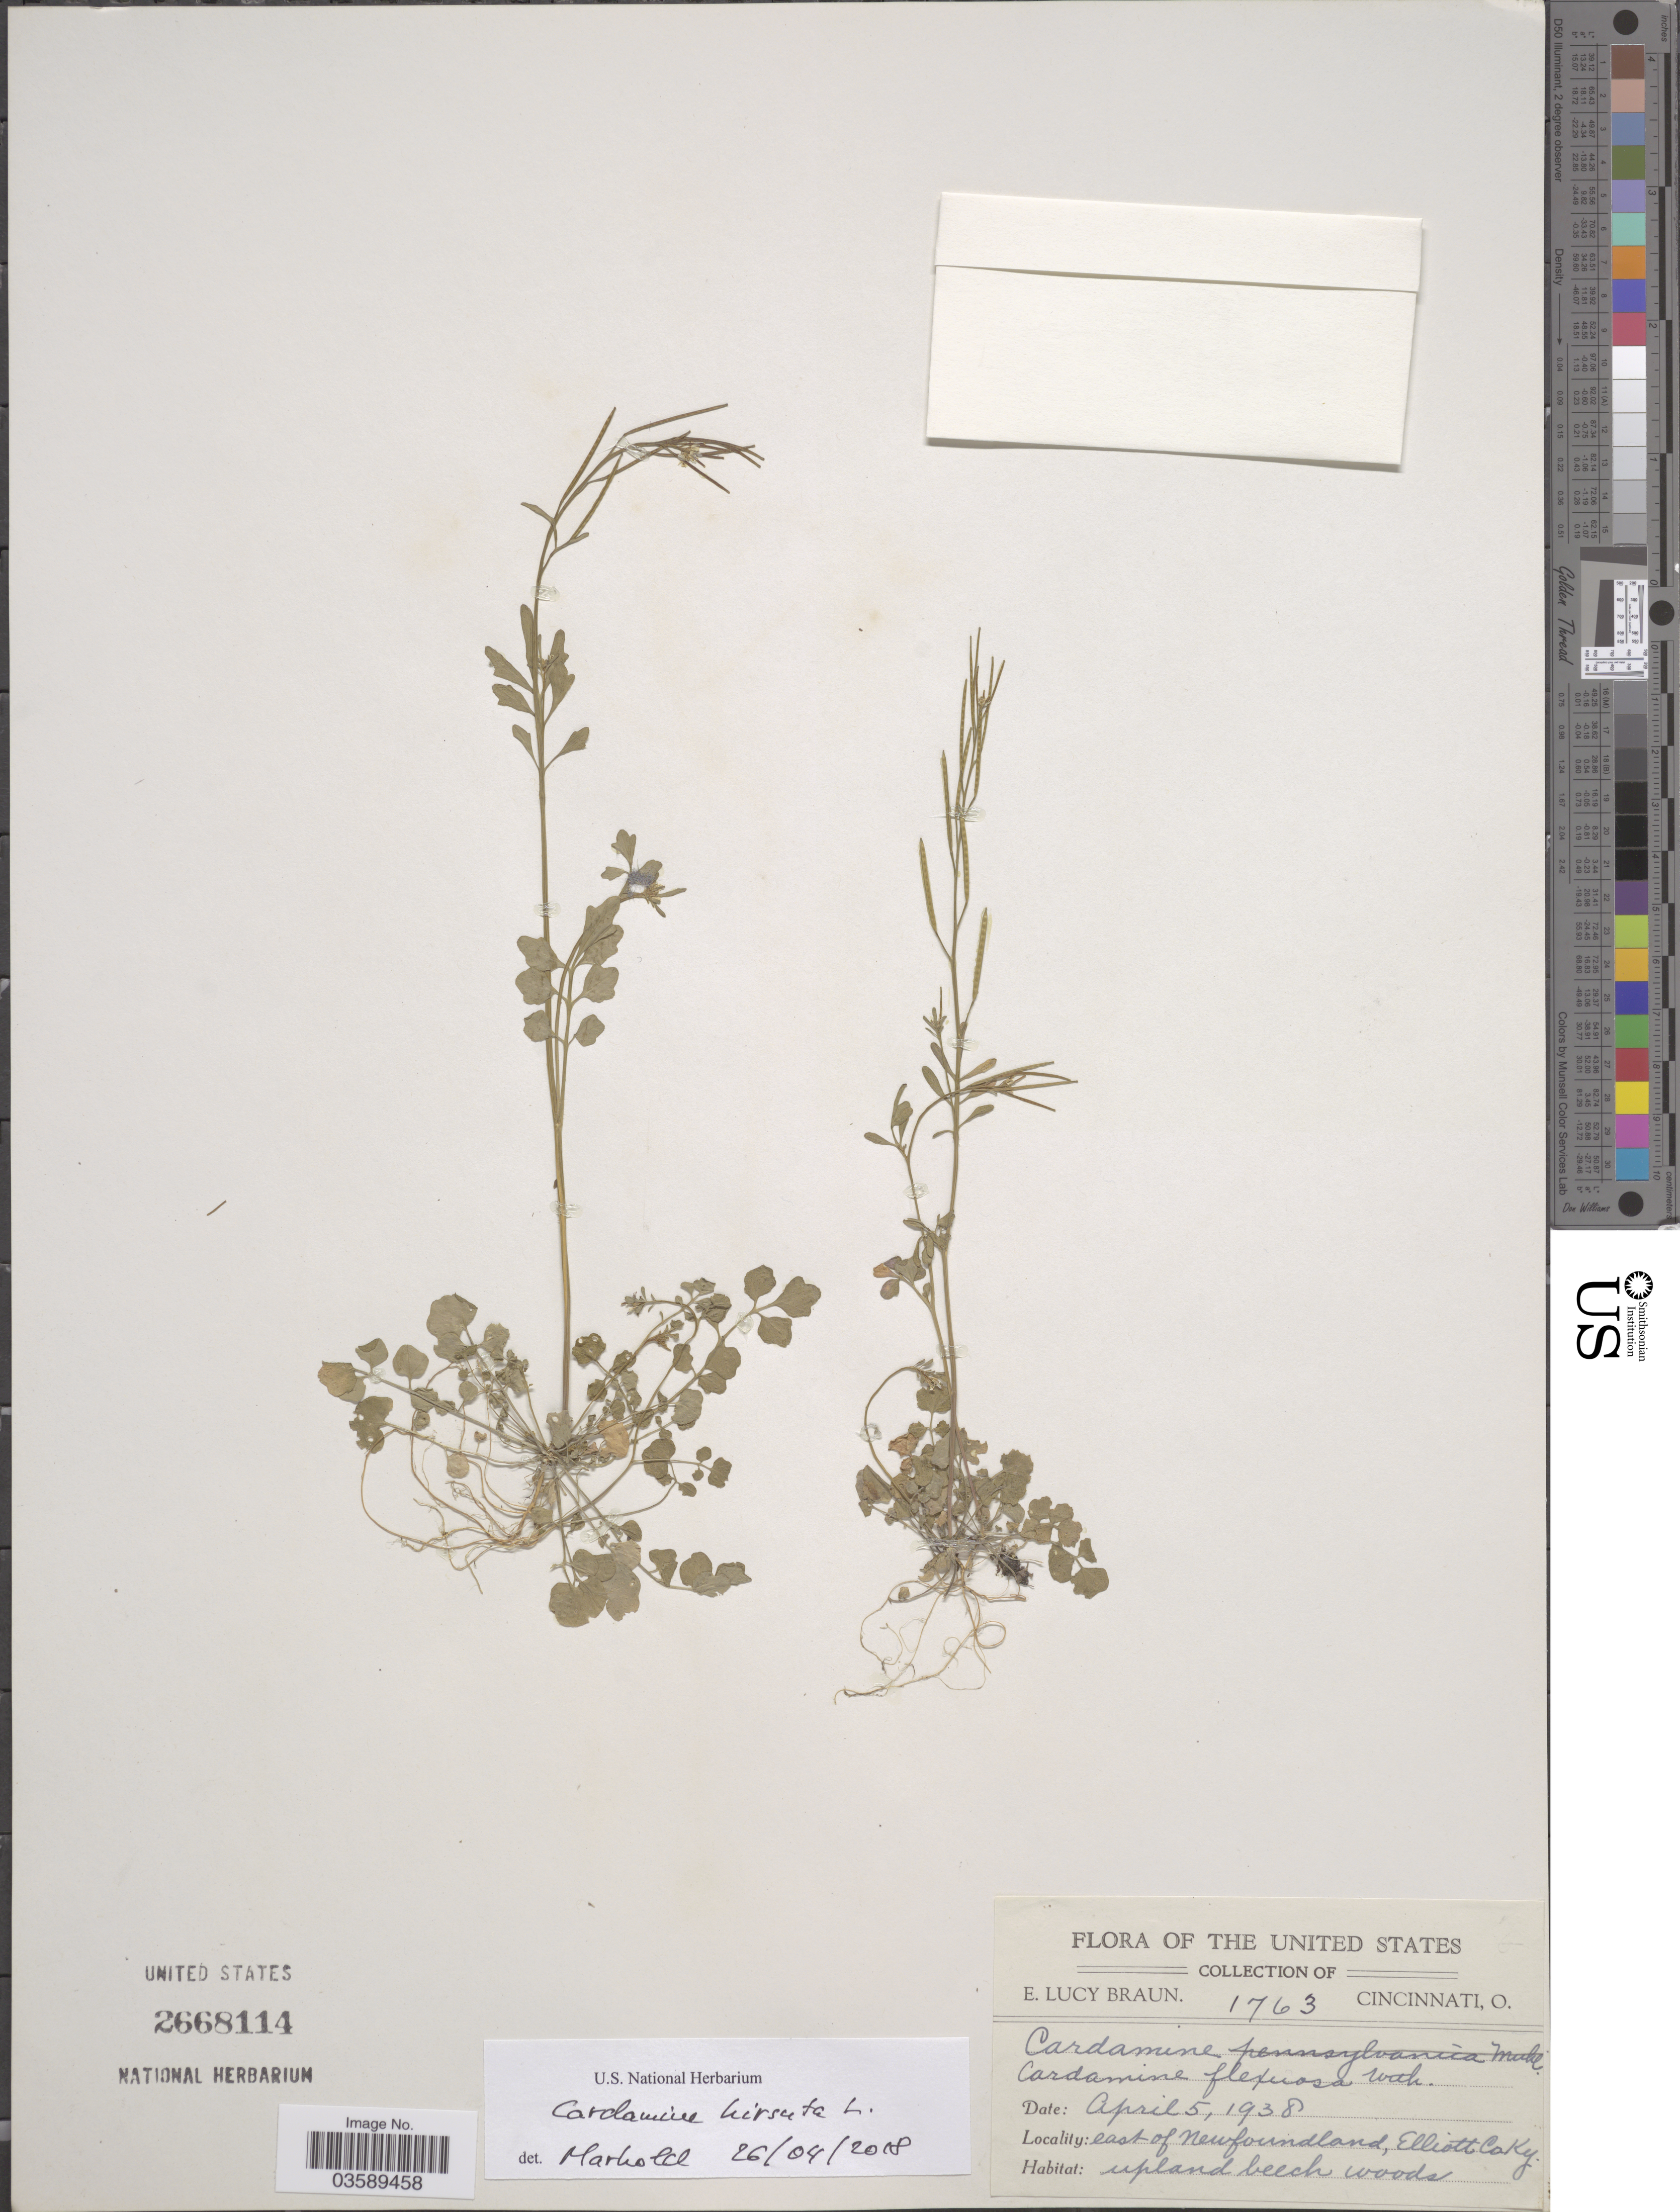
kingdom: Plantae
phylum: Tracheophyta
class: Magnoliopsida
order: Brassicales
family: Brassicaceae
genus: Cardamine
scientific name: Cardamine hirsuta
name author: L.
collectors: E. L. Braun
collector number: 1763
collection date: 1938-04-05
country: United States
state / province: Kentucky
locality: East of Newfoundland, Elliott Co.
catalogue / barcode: US 2668114